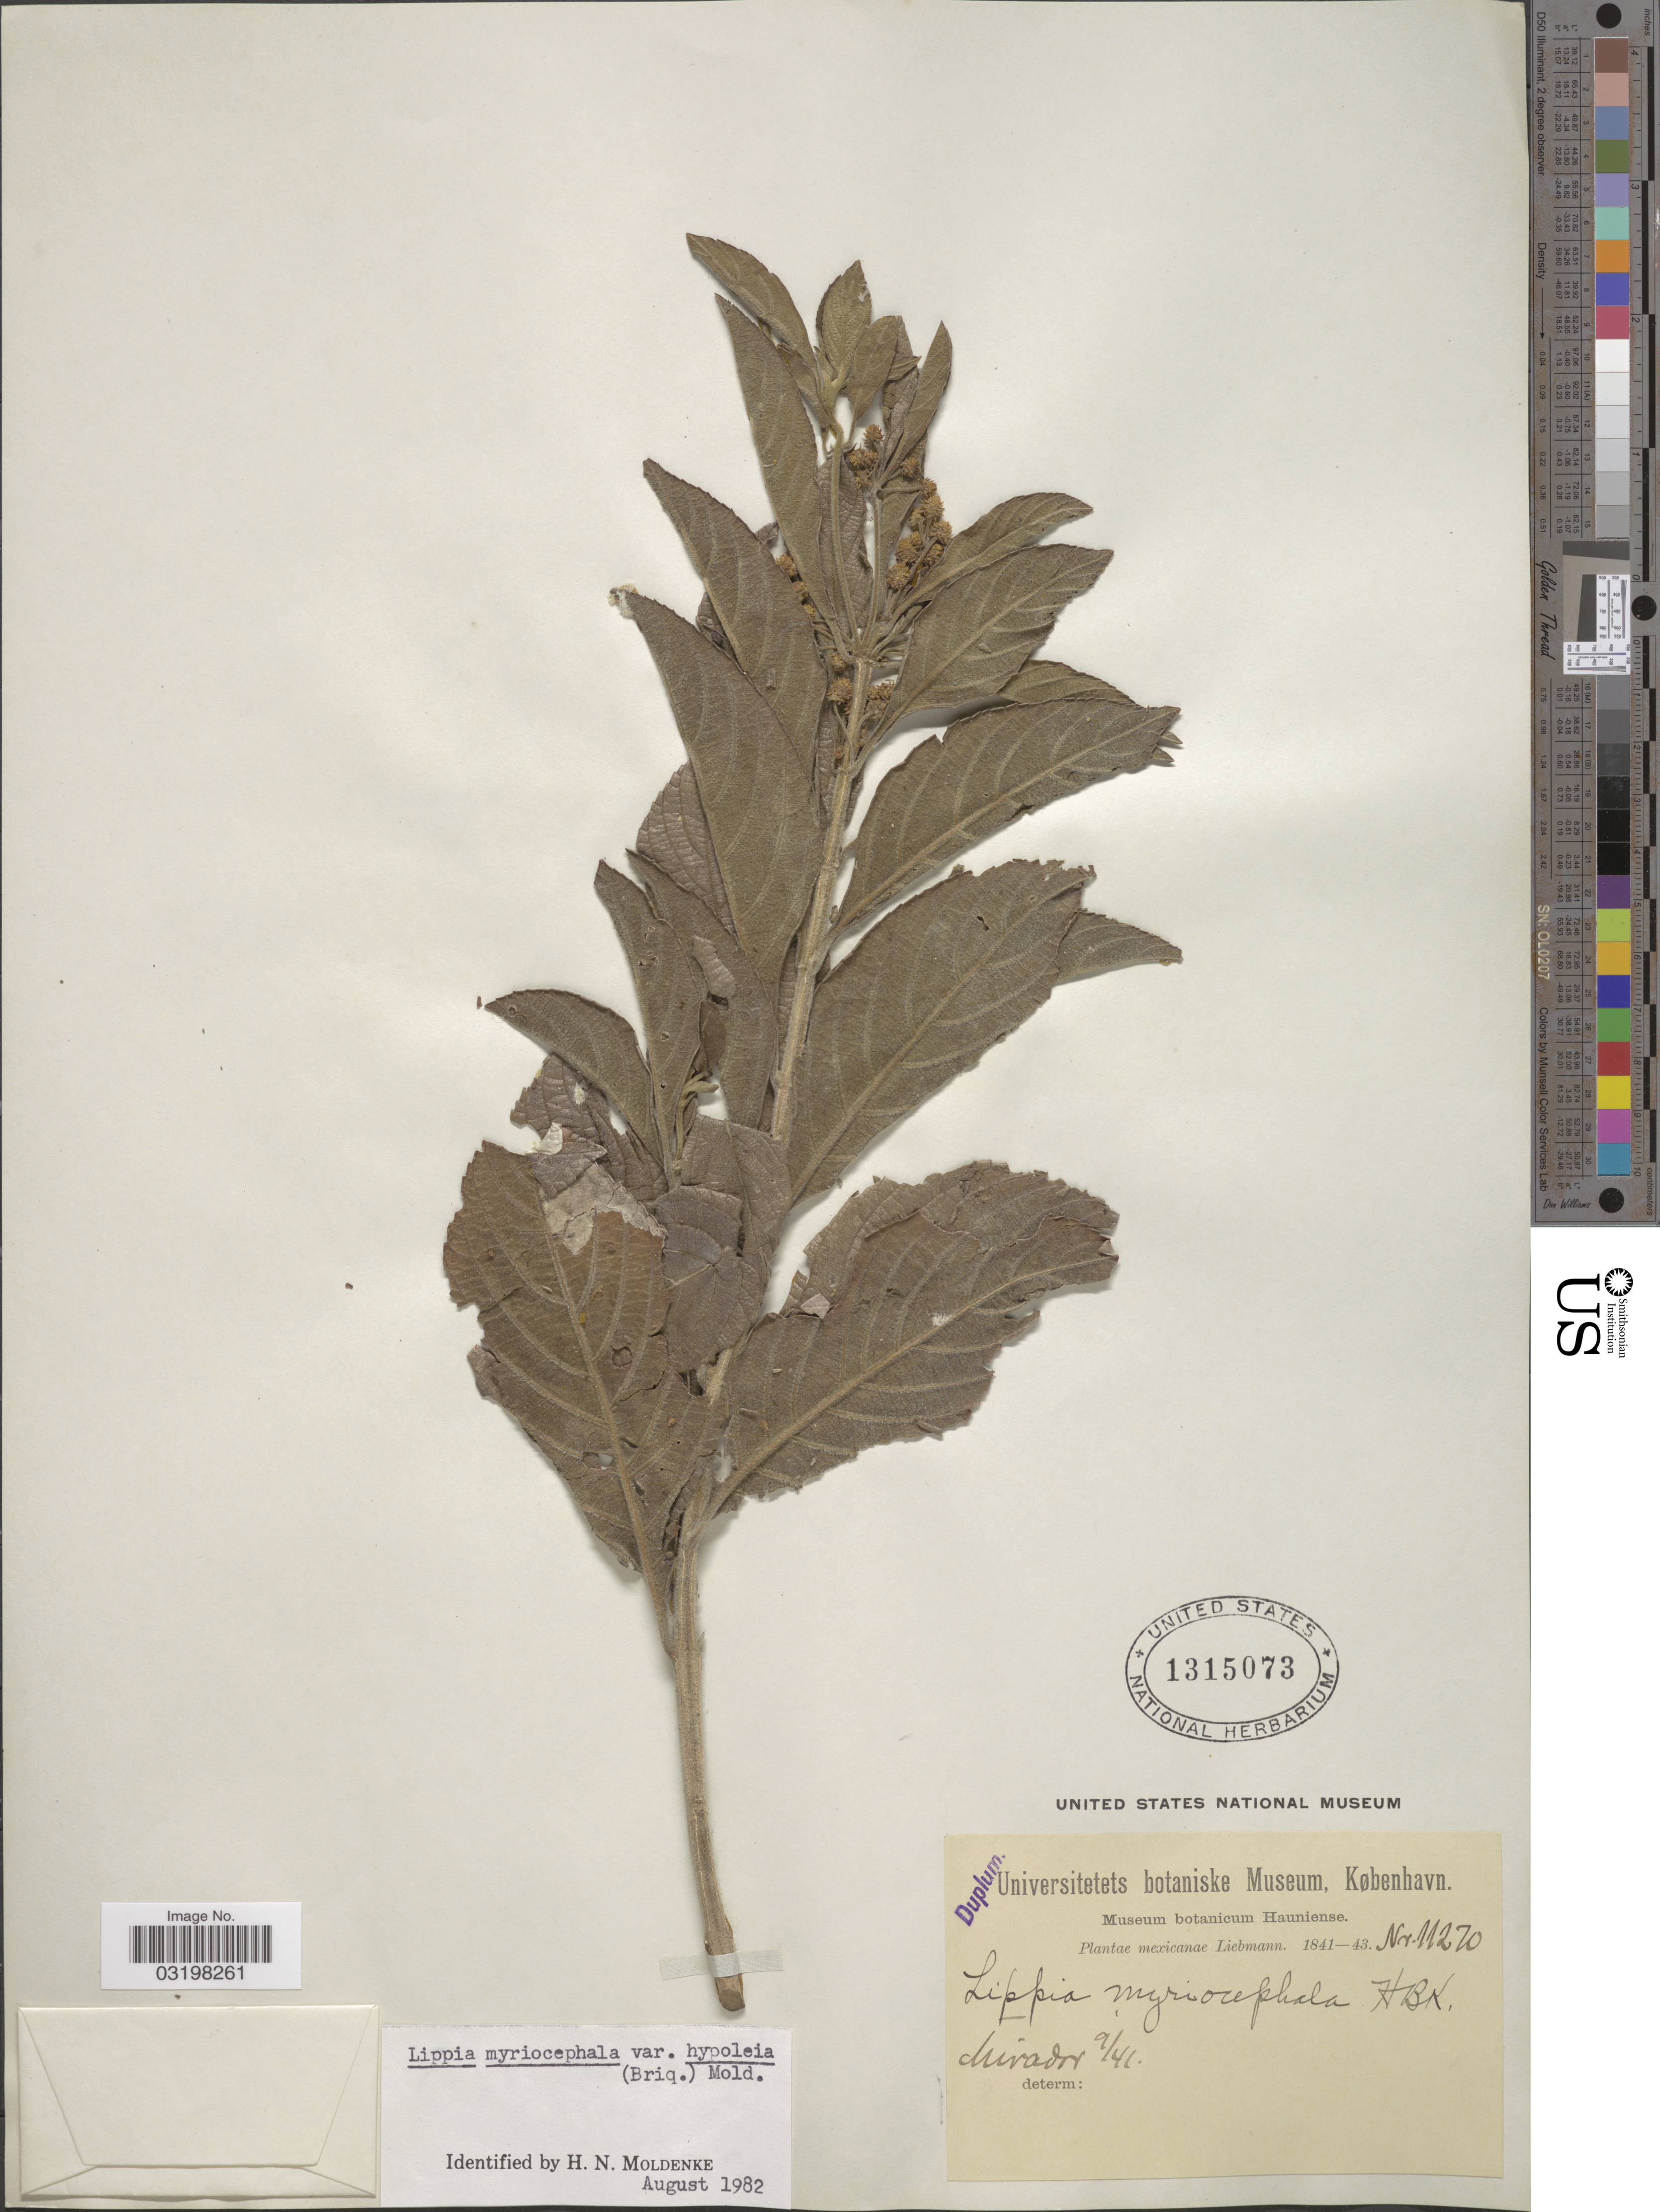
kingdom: Plantae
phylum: Tracheophyta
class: Magnoliopsida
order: Lamiales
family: Verbenaceae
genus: Lippia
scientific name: Lippia myriocephala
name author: Schltdl. & Cham.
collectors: Liebmann, --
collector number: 11270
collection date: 1841-09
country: Mexico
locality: Mirador.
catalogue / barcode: US 1315073